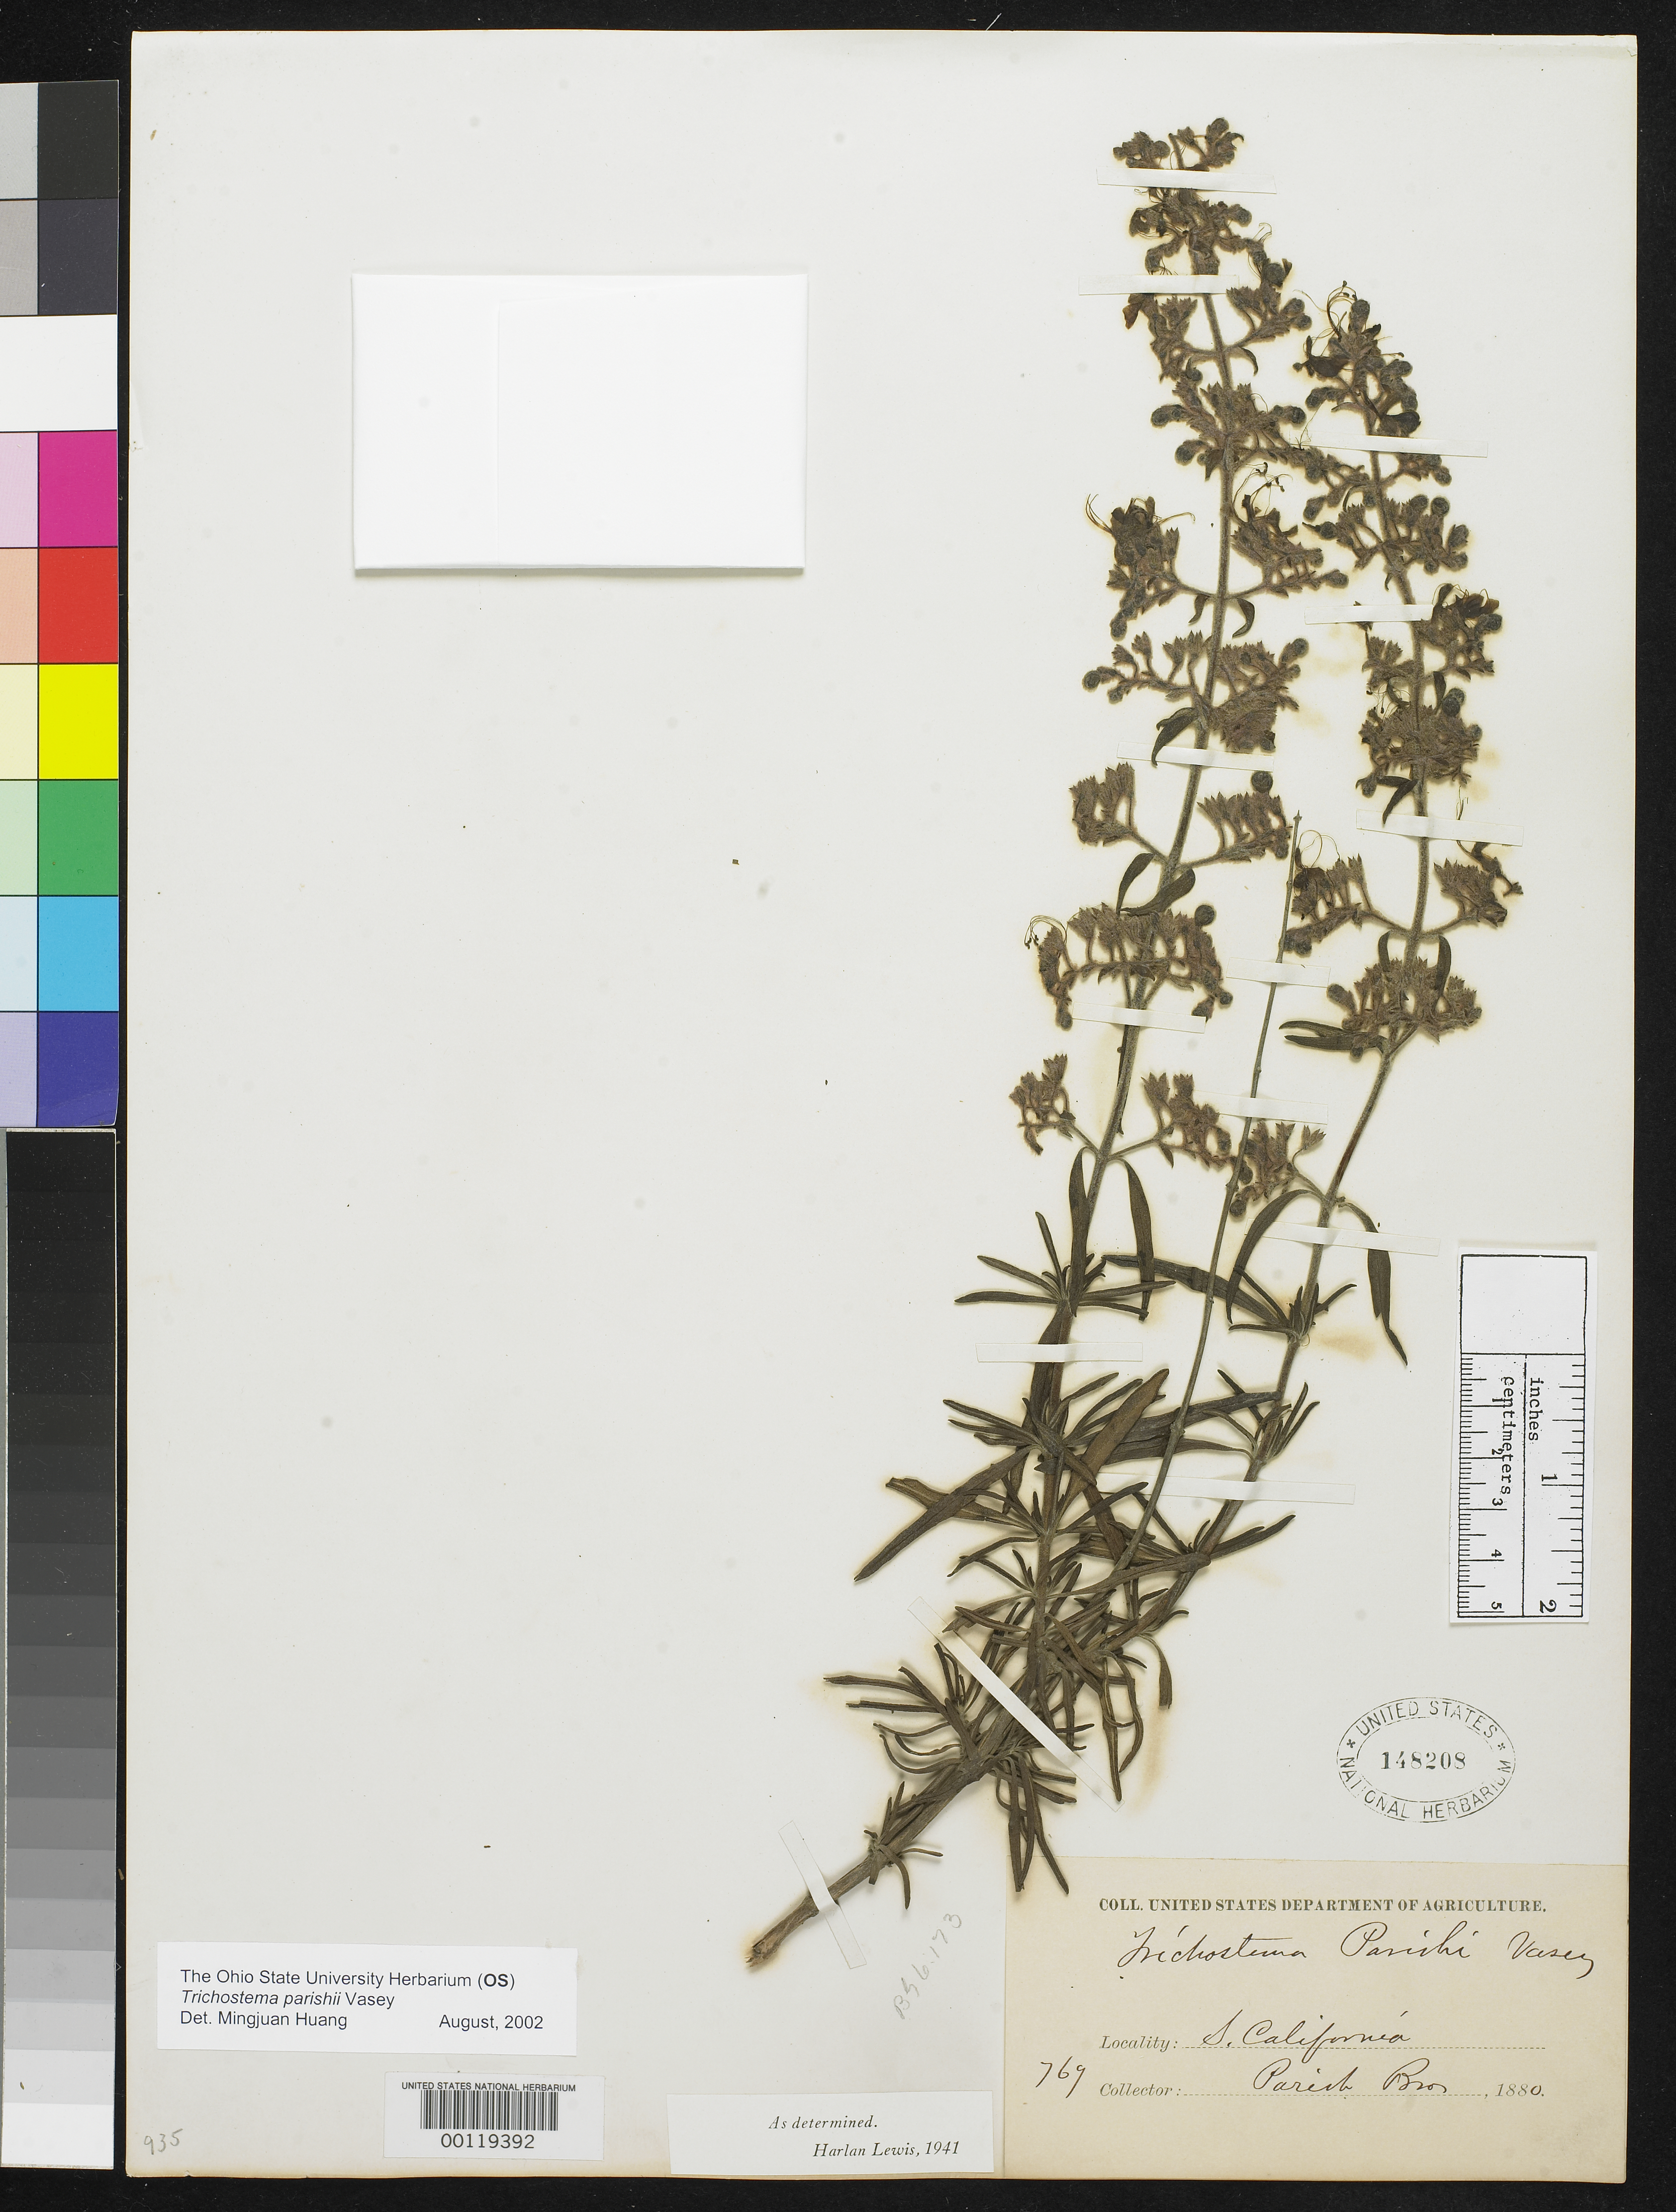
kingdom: Plantae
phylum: Tracheophyta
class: Magnoliopsida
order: Lamiales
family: Lamiaceae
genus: Trichostema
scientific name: Trichostema parishii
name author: Vasey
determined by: Huang, Mingjuan, (OS), Ohio State University Herbarium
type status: Possible Syntype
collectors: S. B. Parish & W. F. Parish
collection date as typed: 1880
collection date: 1880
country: United States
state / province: California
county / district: San Diego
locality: S. California.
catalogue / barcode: US 148208